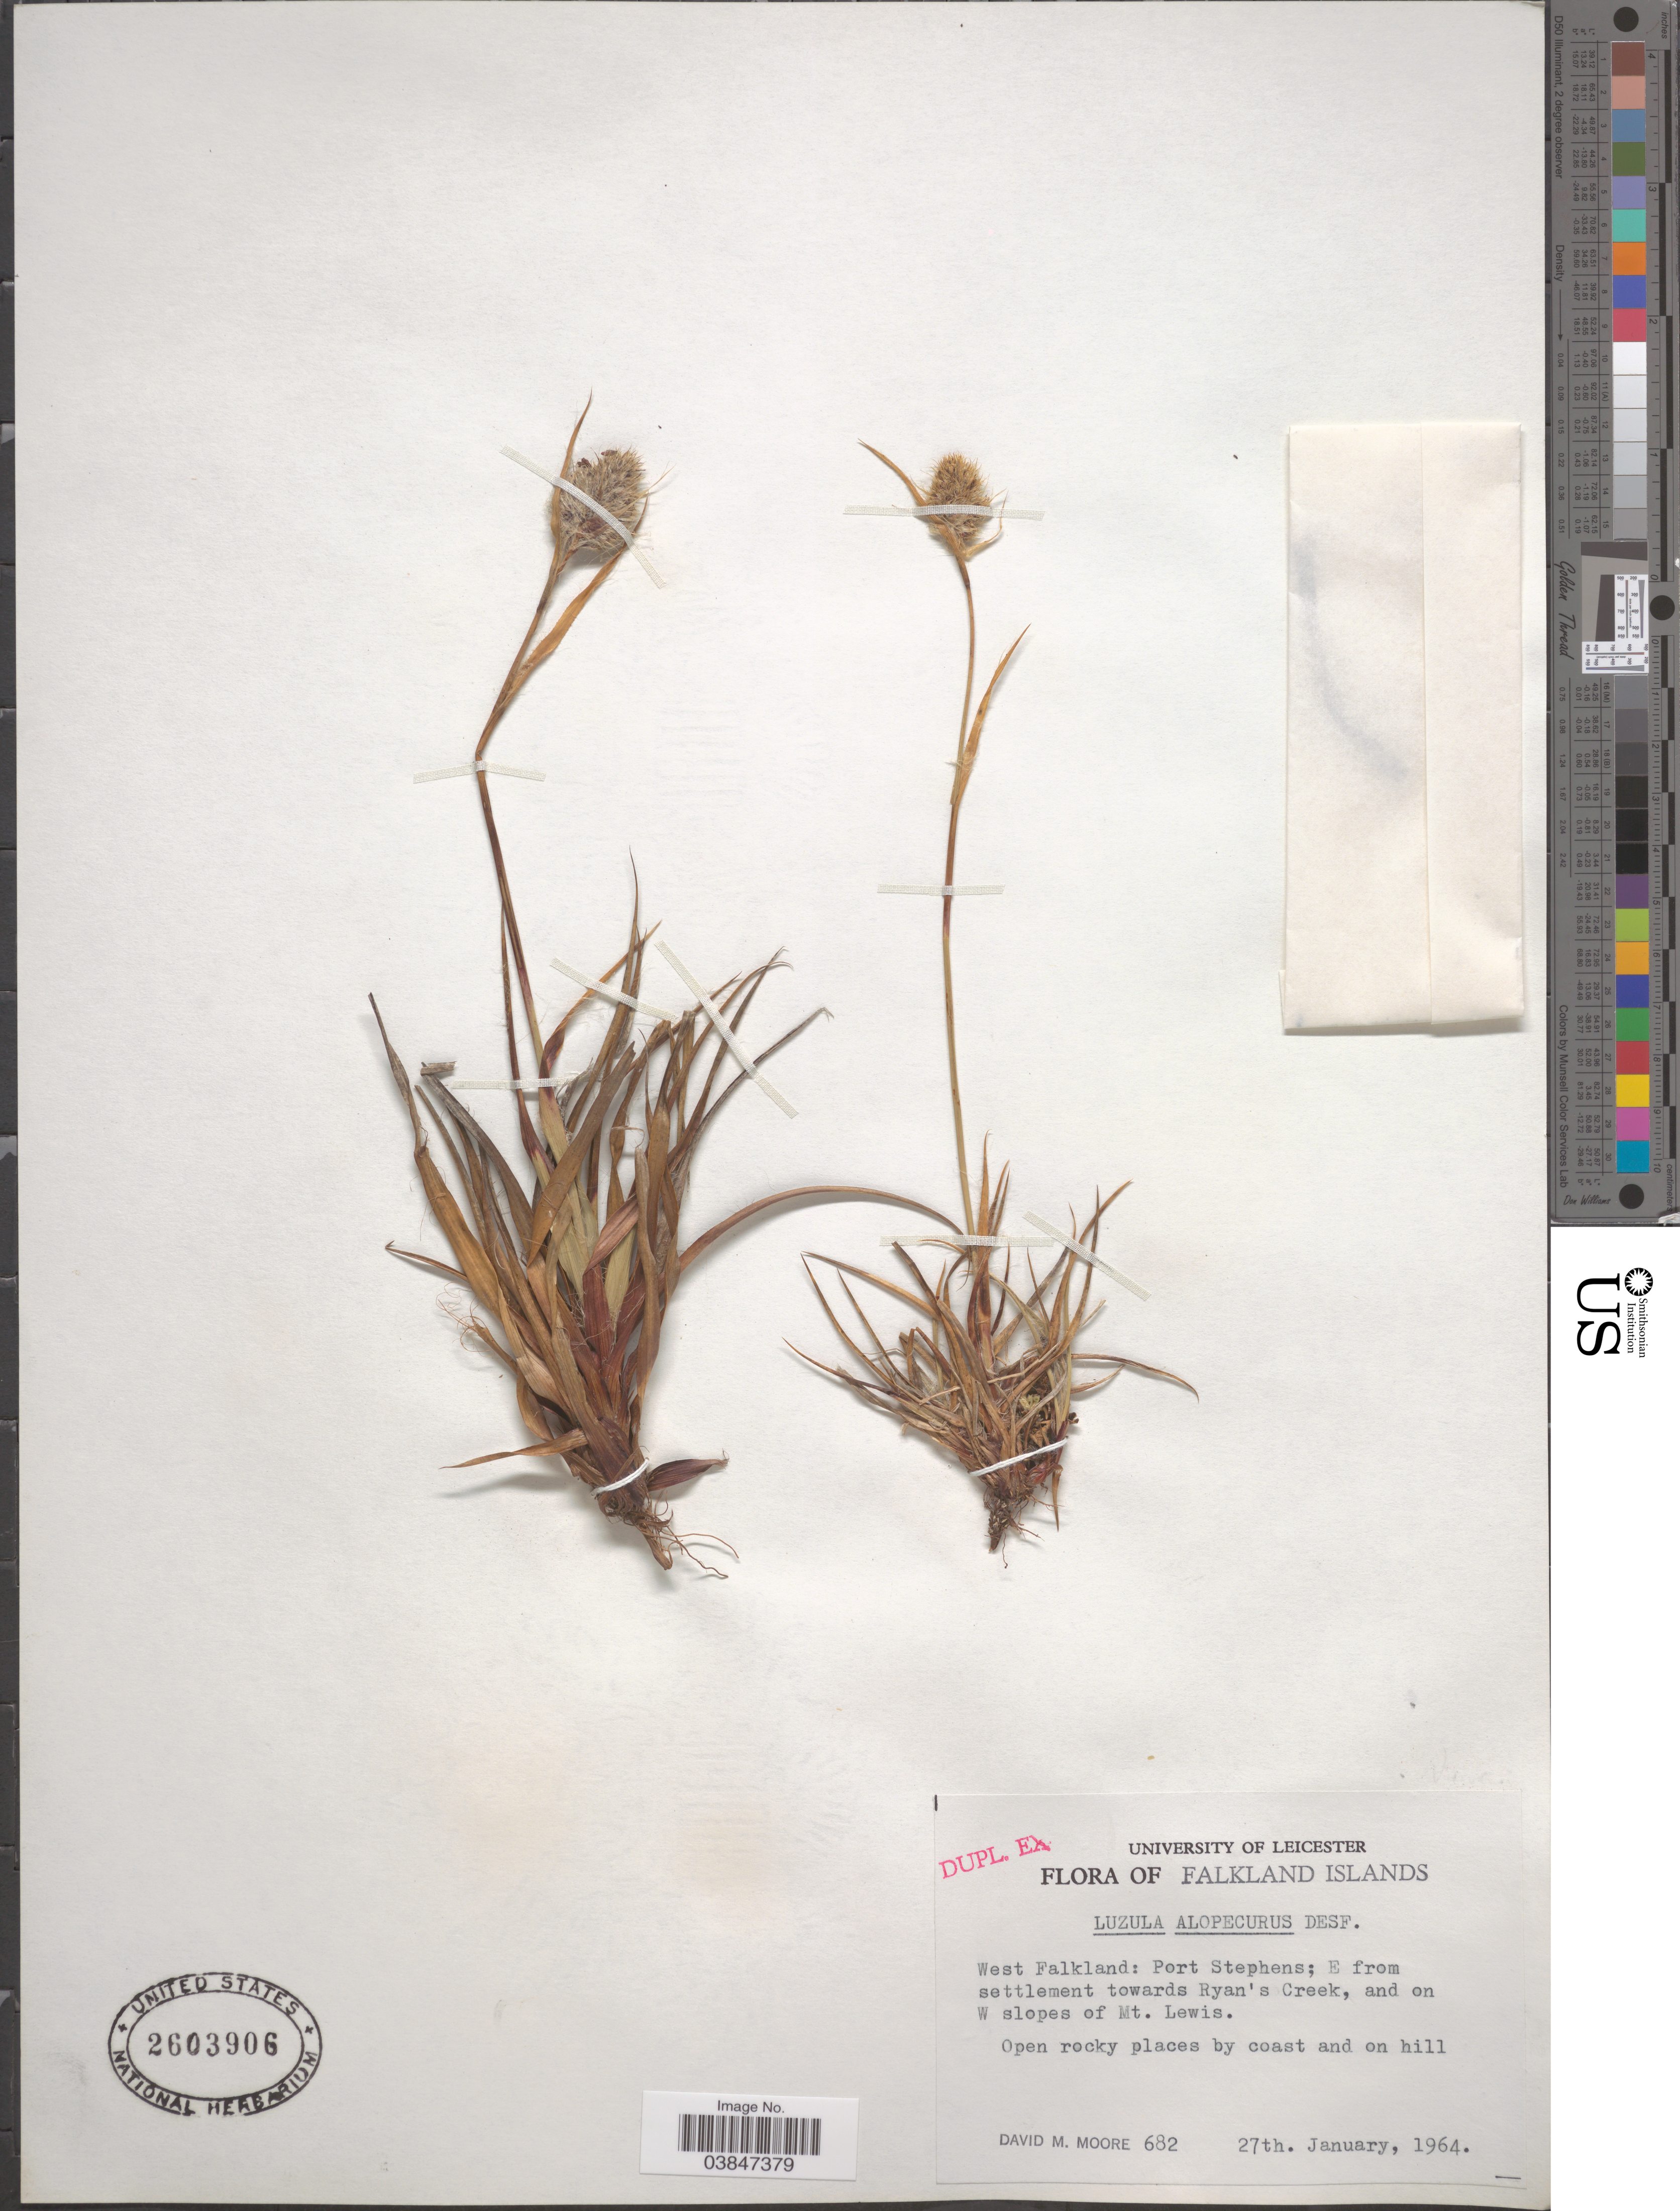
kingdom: Plantae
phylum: Tracheophyta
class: Liliopsida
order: Poales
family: Juncaceae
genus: Luzula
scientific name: Luzula alopecurus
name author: Desv.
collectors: D. Moore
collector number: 682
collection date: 1964-01-27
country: Falkland Islands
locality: West Falkland: Port Stephens; E from settlement towards Ryan's Creek, and on W slope of Mt. Lewis. Open rocky places by coast and on hill.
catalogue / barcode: US 2603906